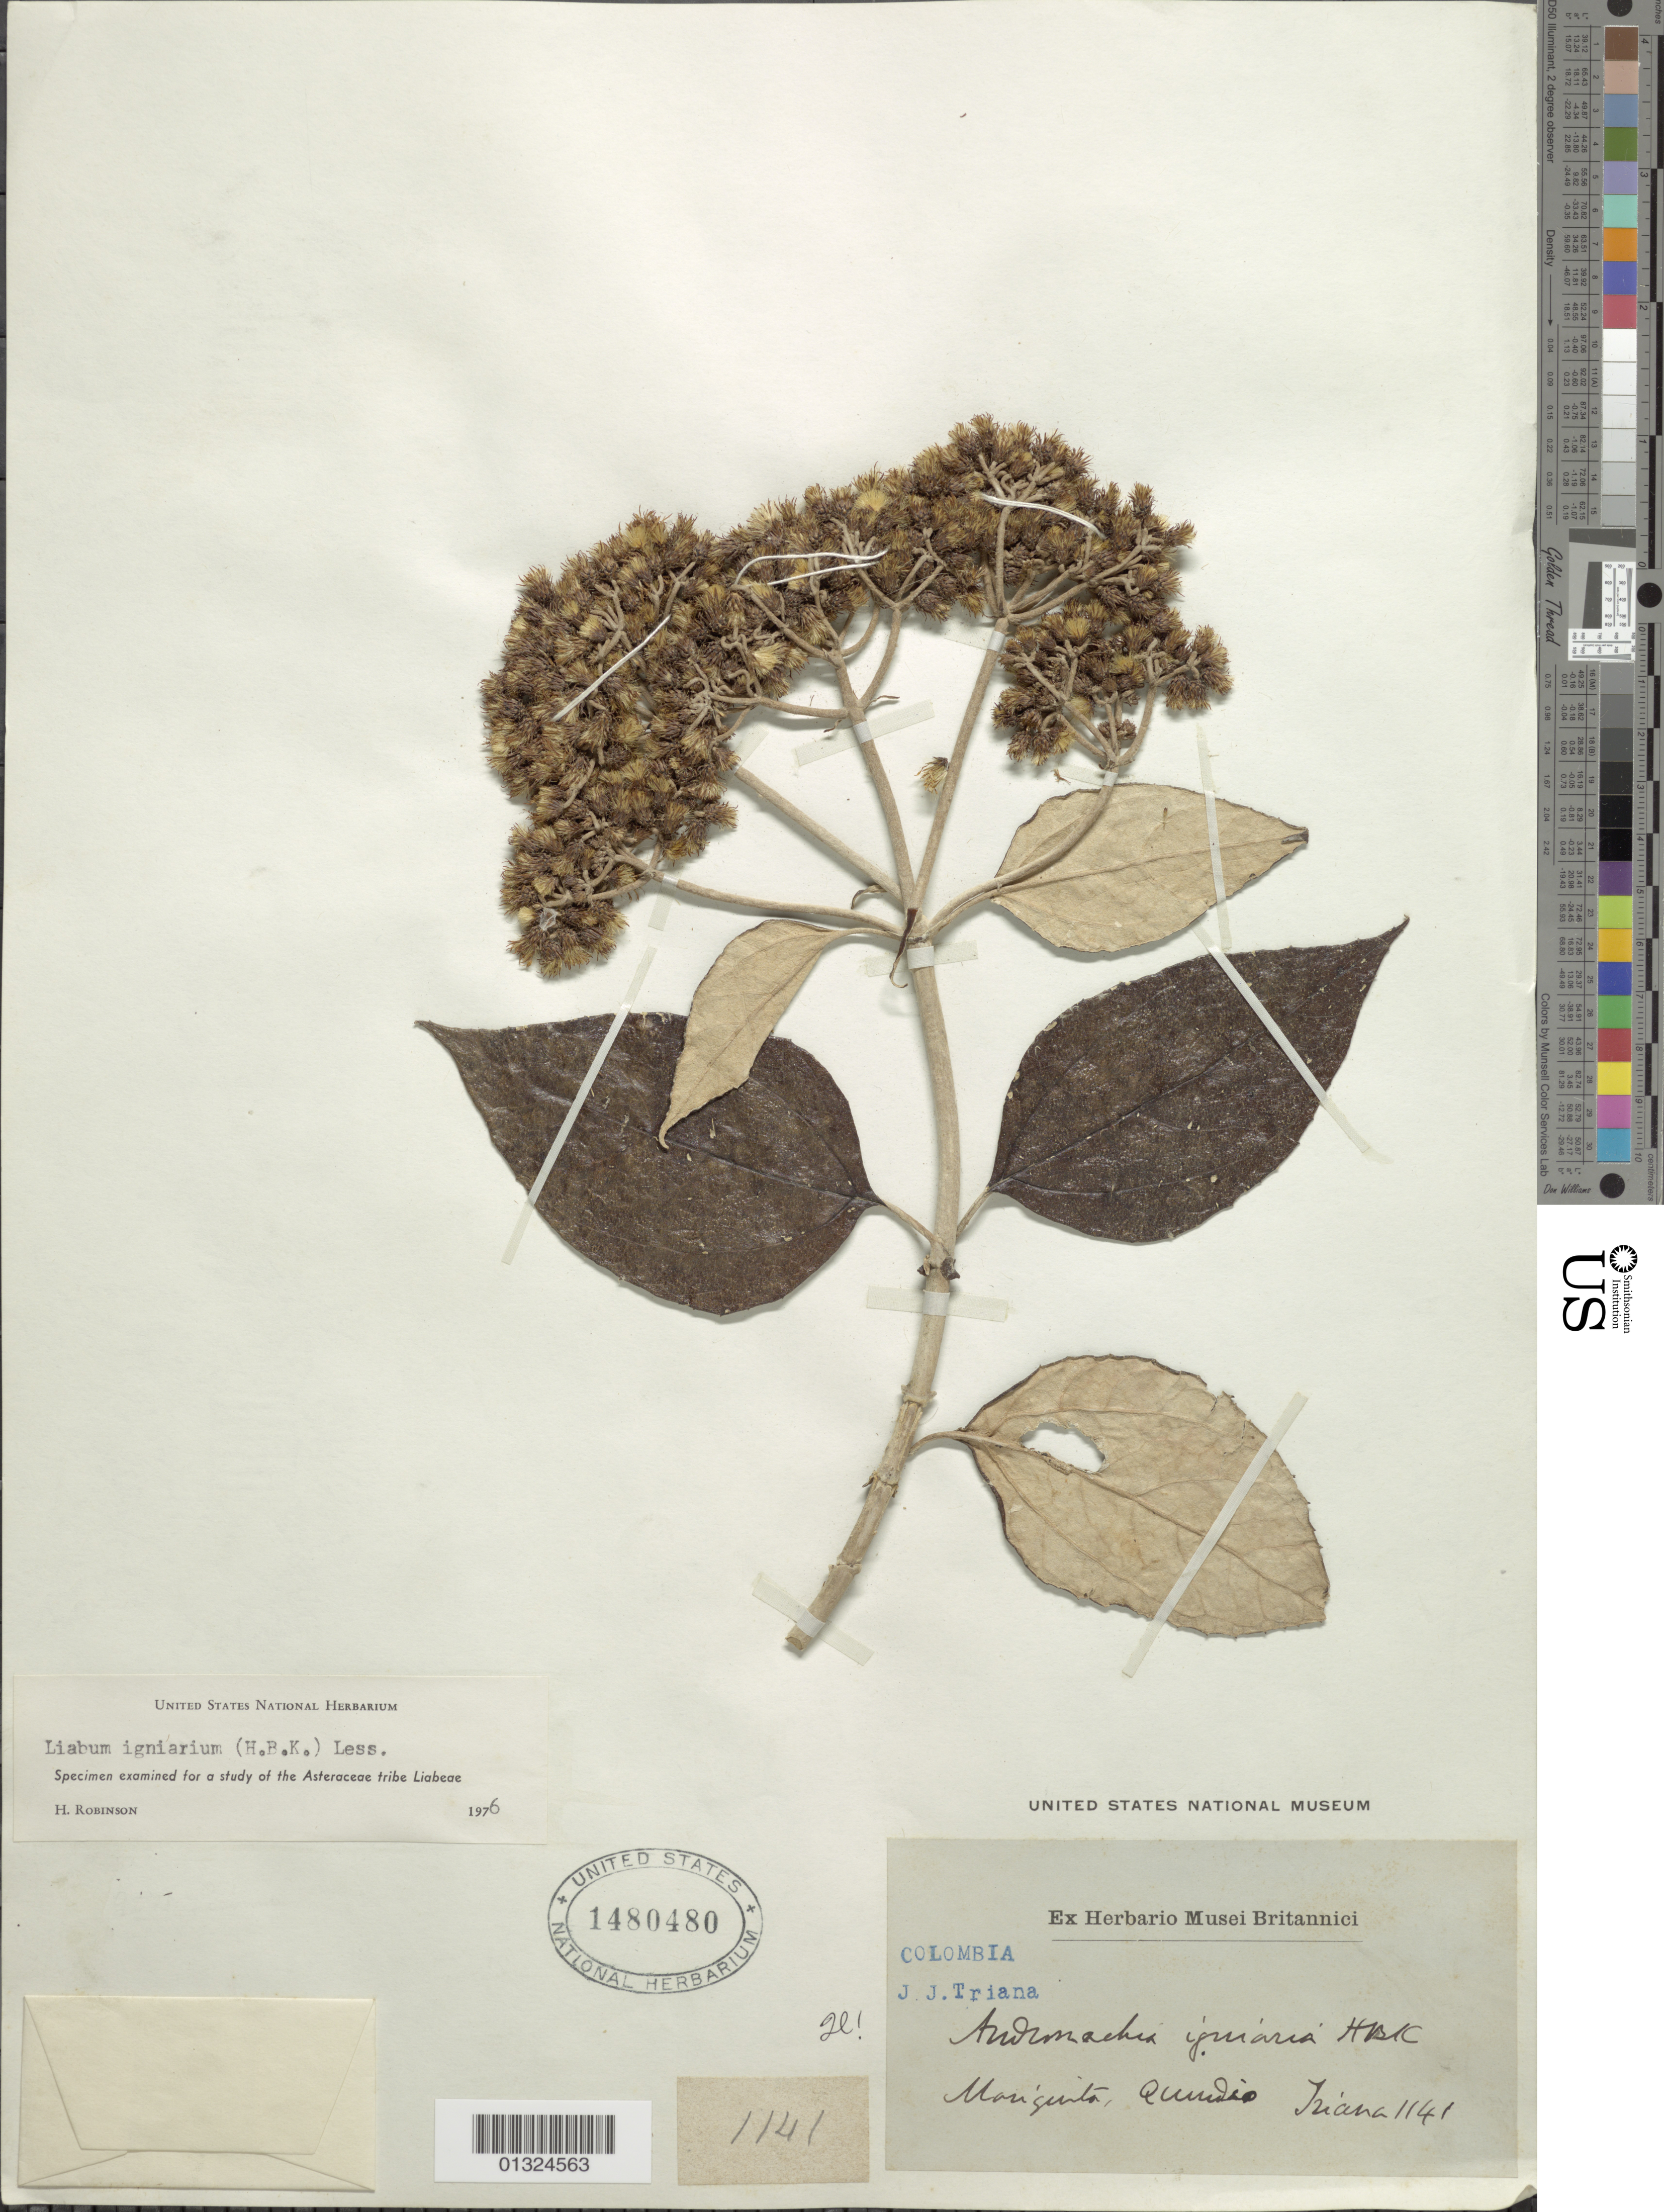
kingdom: Plantae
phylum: Tracheophyta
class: Magnoliopsida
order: Asterales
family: Asteraceae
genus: Liabum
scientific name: Liabum igniarium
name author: Less.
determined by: Gutierrez, D. G.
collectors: J. J. Triana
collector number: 1141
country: Colombia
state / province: Quindío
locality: Mariquito,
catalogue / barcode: US 1480480